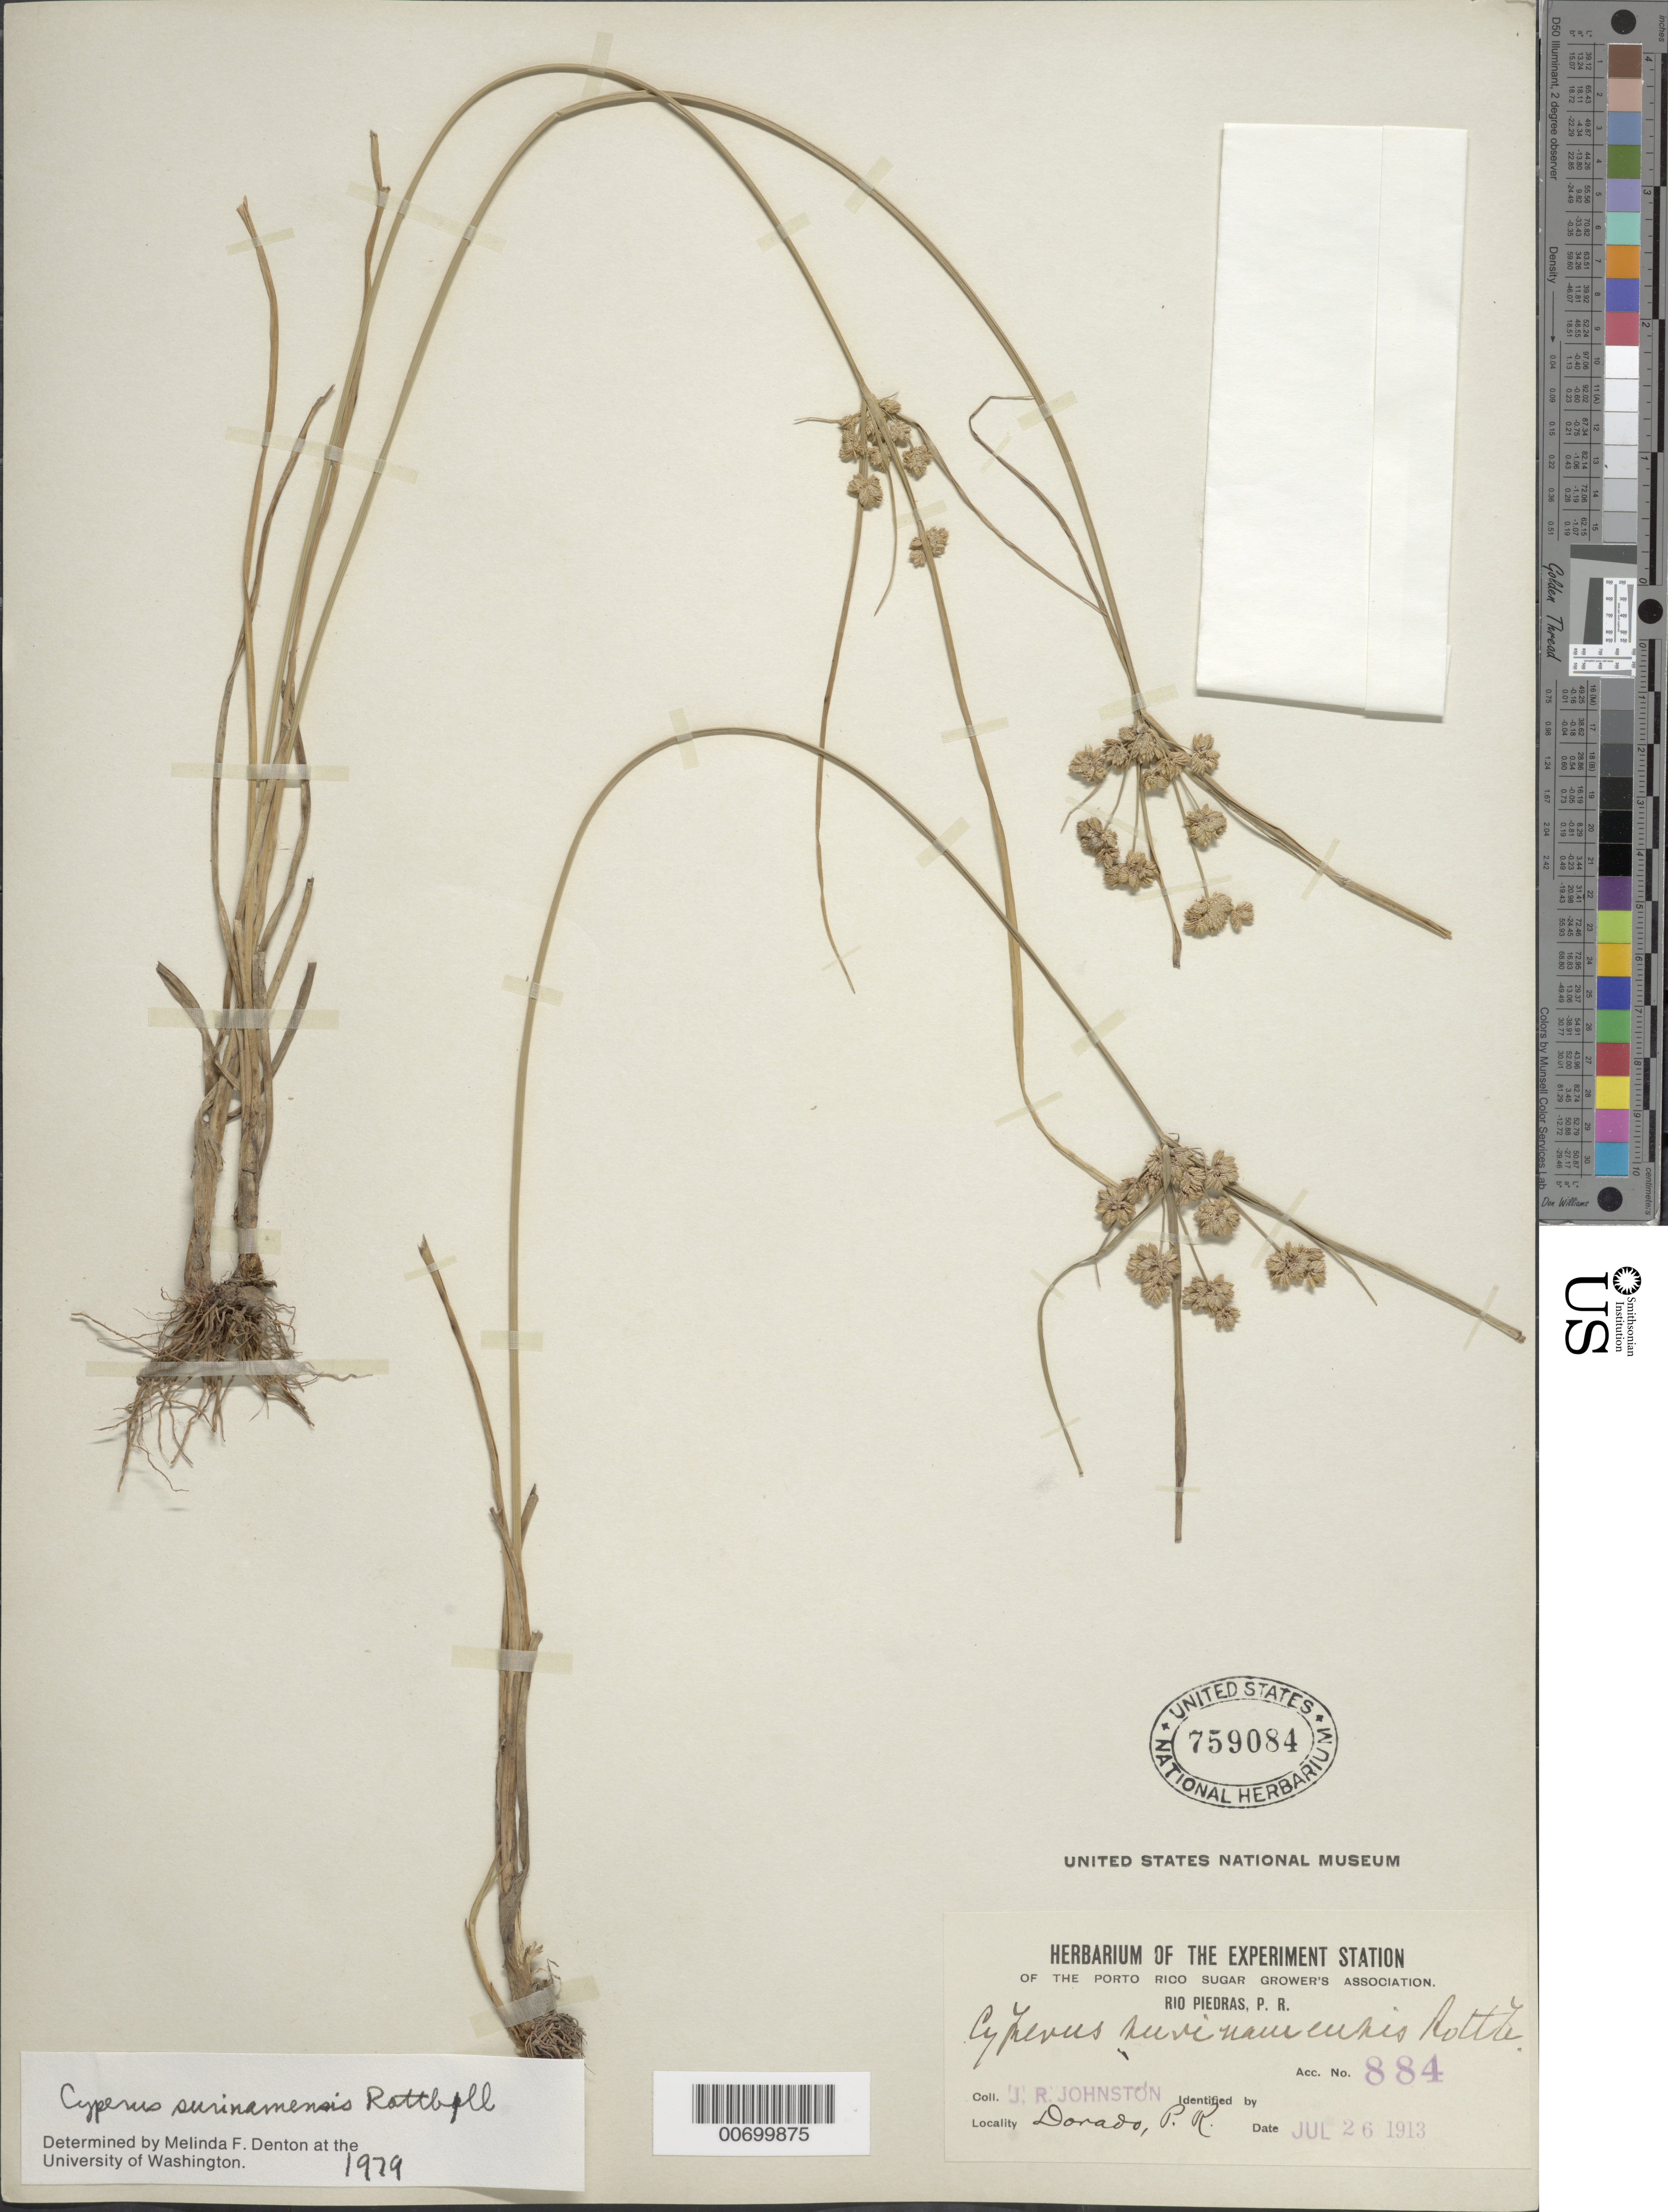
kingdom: Plantae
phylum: Tracheophyta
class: Liliopsida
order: Poales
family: Cyperaceae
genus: Cyperus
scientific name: Cyperus surinamensis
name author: Rottb.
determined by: Denton, M. F.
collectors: J. Johnston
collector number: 884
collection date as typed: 26 Jul 1913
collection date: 1913-07-26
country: Puerto Rico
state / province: Dorado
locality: Dorado.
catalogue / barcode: US 759084